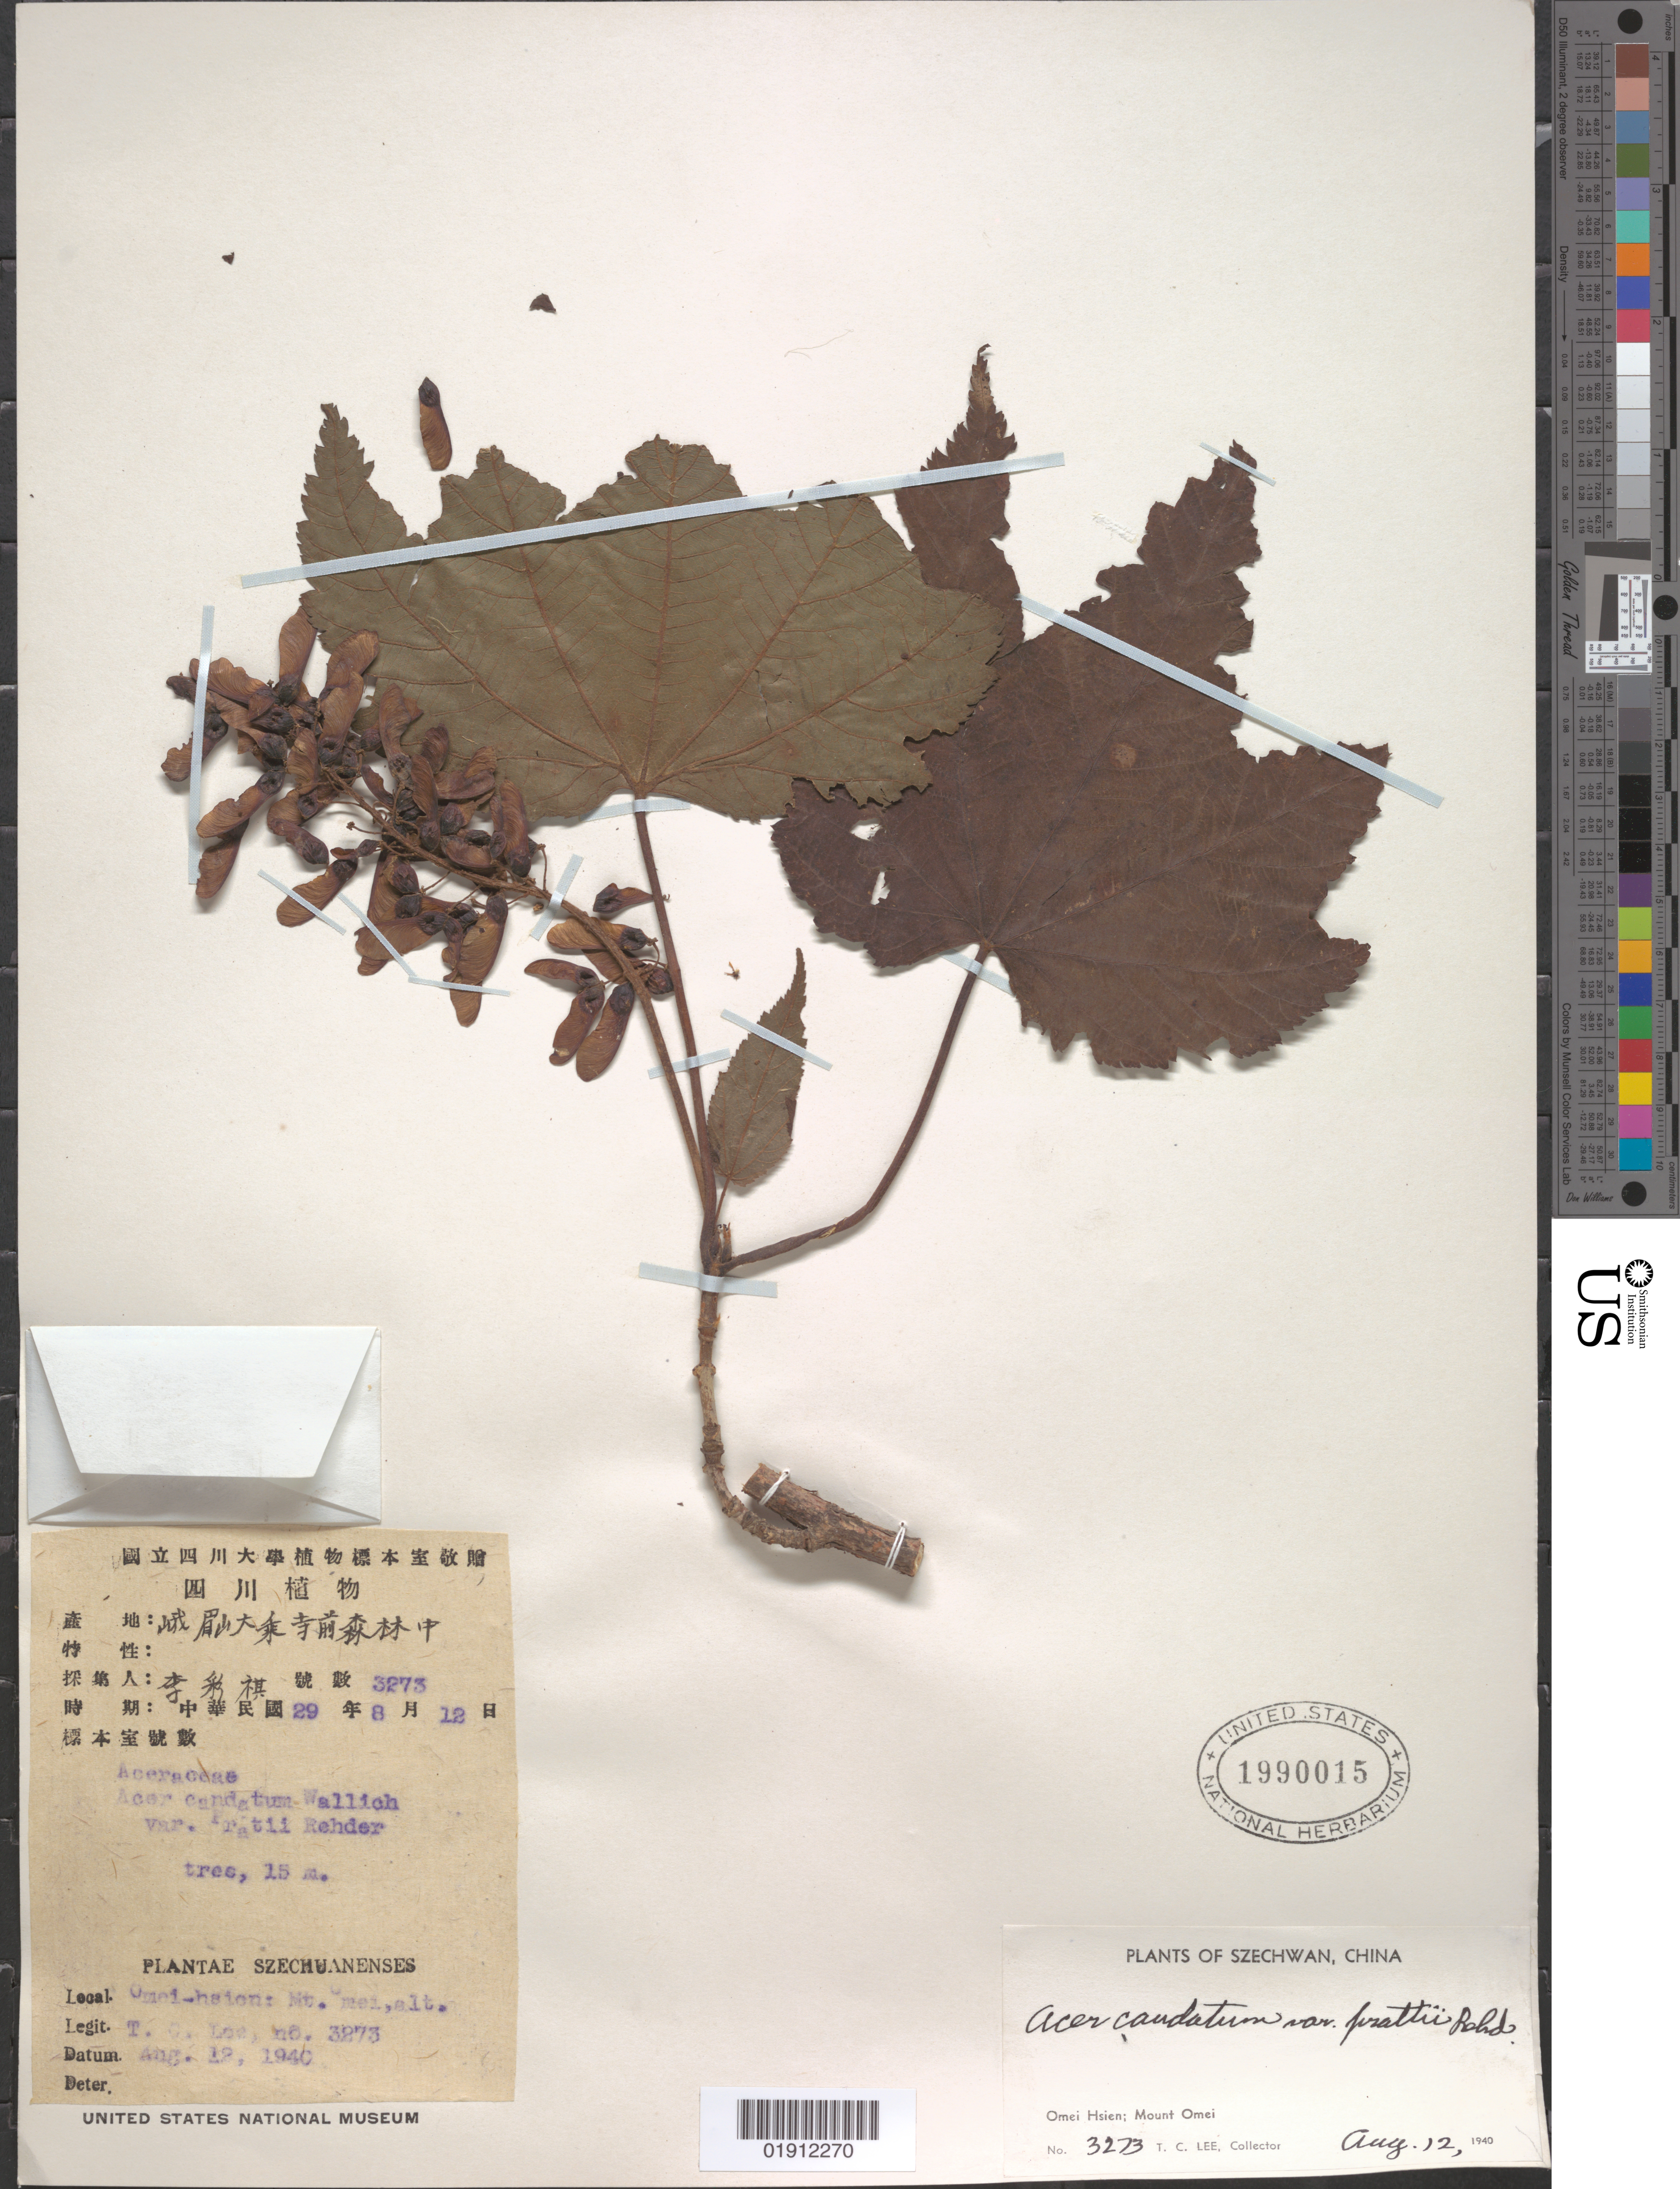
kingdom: Plantae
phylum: Tracheophyta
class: Magnoliopsida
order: Sapindales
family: Sapindaceae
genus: Acer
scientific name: Acer caudatum subsp. prattii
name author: (Rehder) A.E. Murray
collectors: T. Lee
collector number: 3273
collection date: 1940-08-12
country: China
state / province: Sichuan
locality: Szechuan [Sichuan]. Omei Hsien; Mount Omei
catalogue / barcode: US 1990015